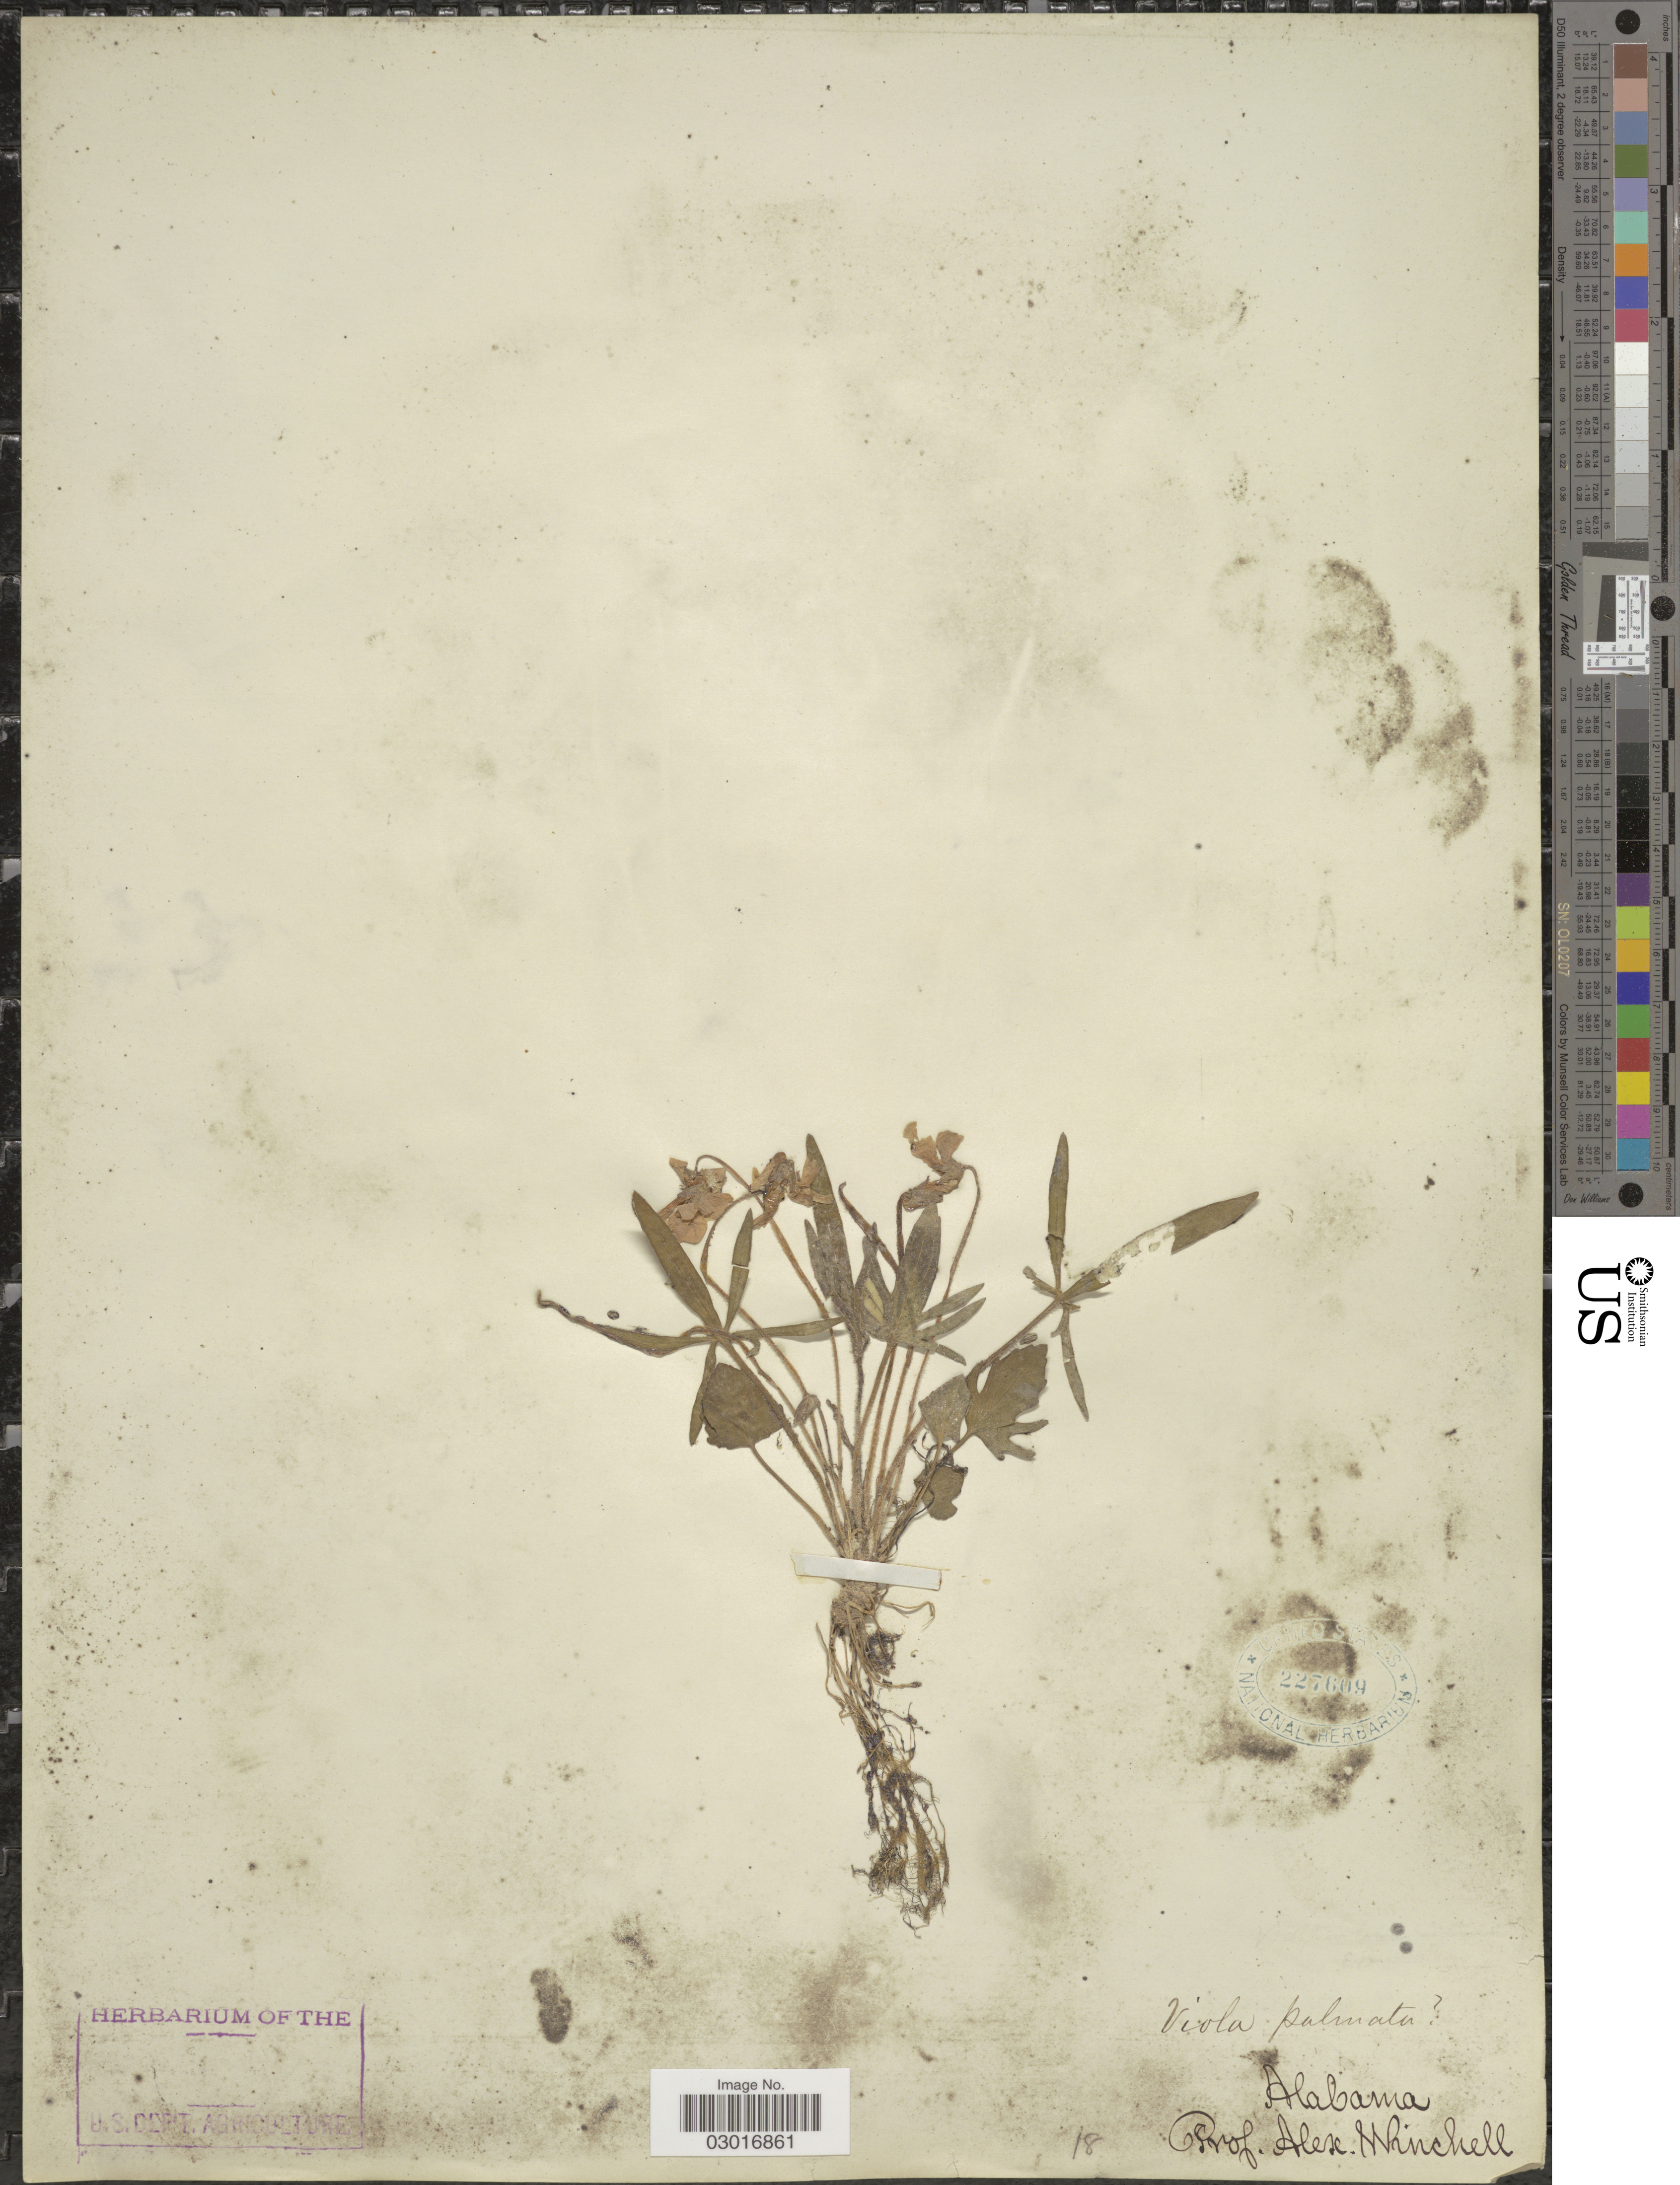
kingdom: Plantae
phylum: Tracheophyta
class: Magnoliopsida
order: Malpighiales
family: Violaceae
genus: Viola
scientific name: Viola septemloba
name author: LeConte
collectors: A. Winchell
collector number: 18?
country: United States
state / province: Alabama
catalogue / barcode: US 227609